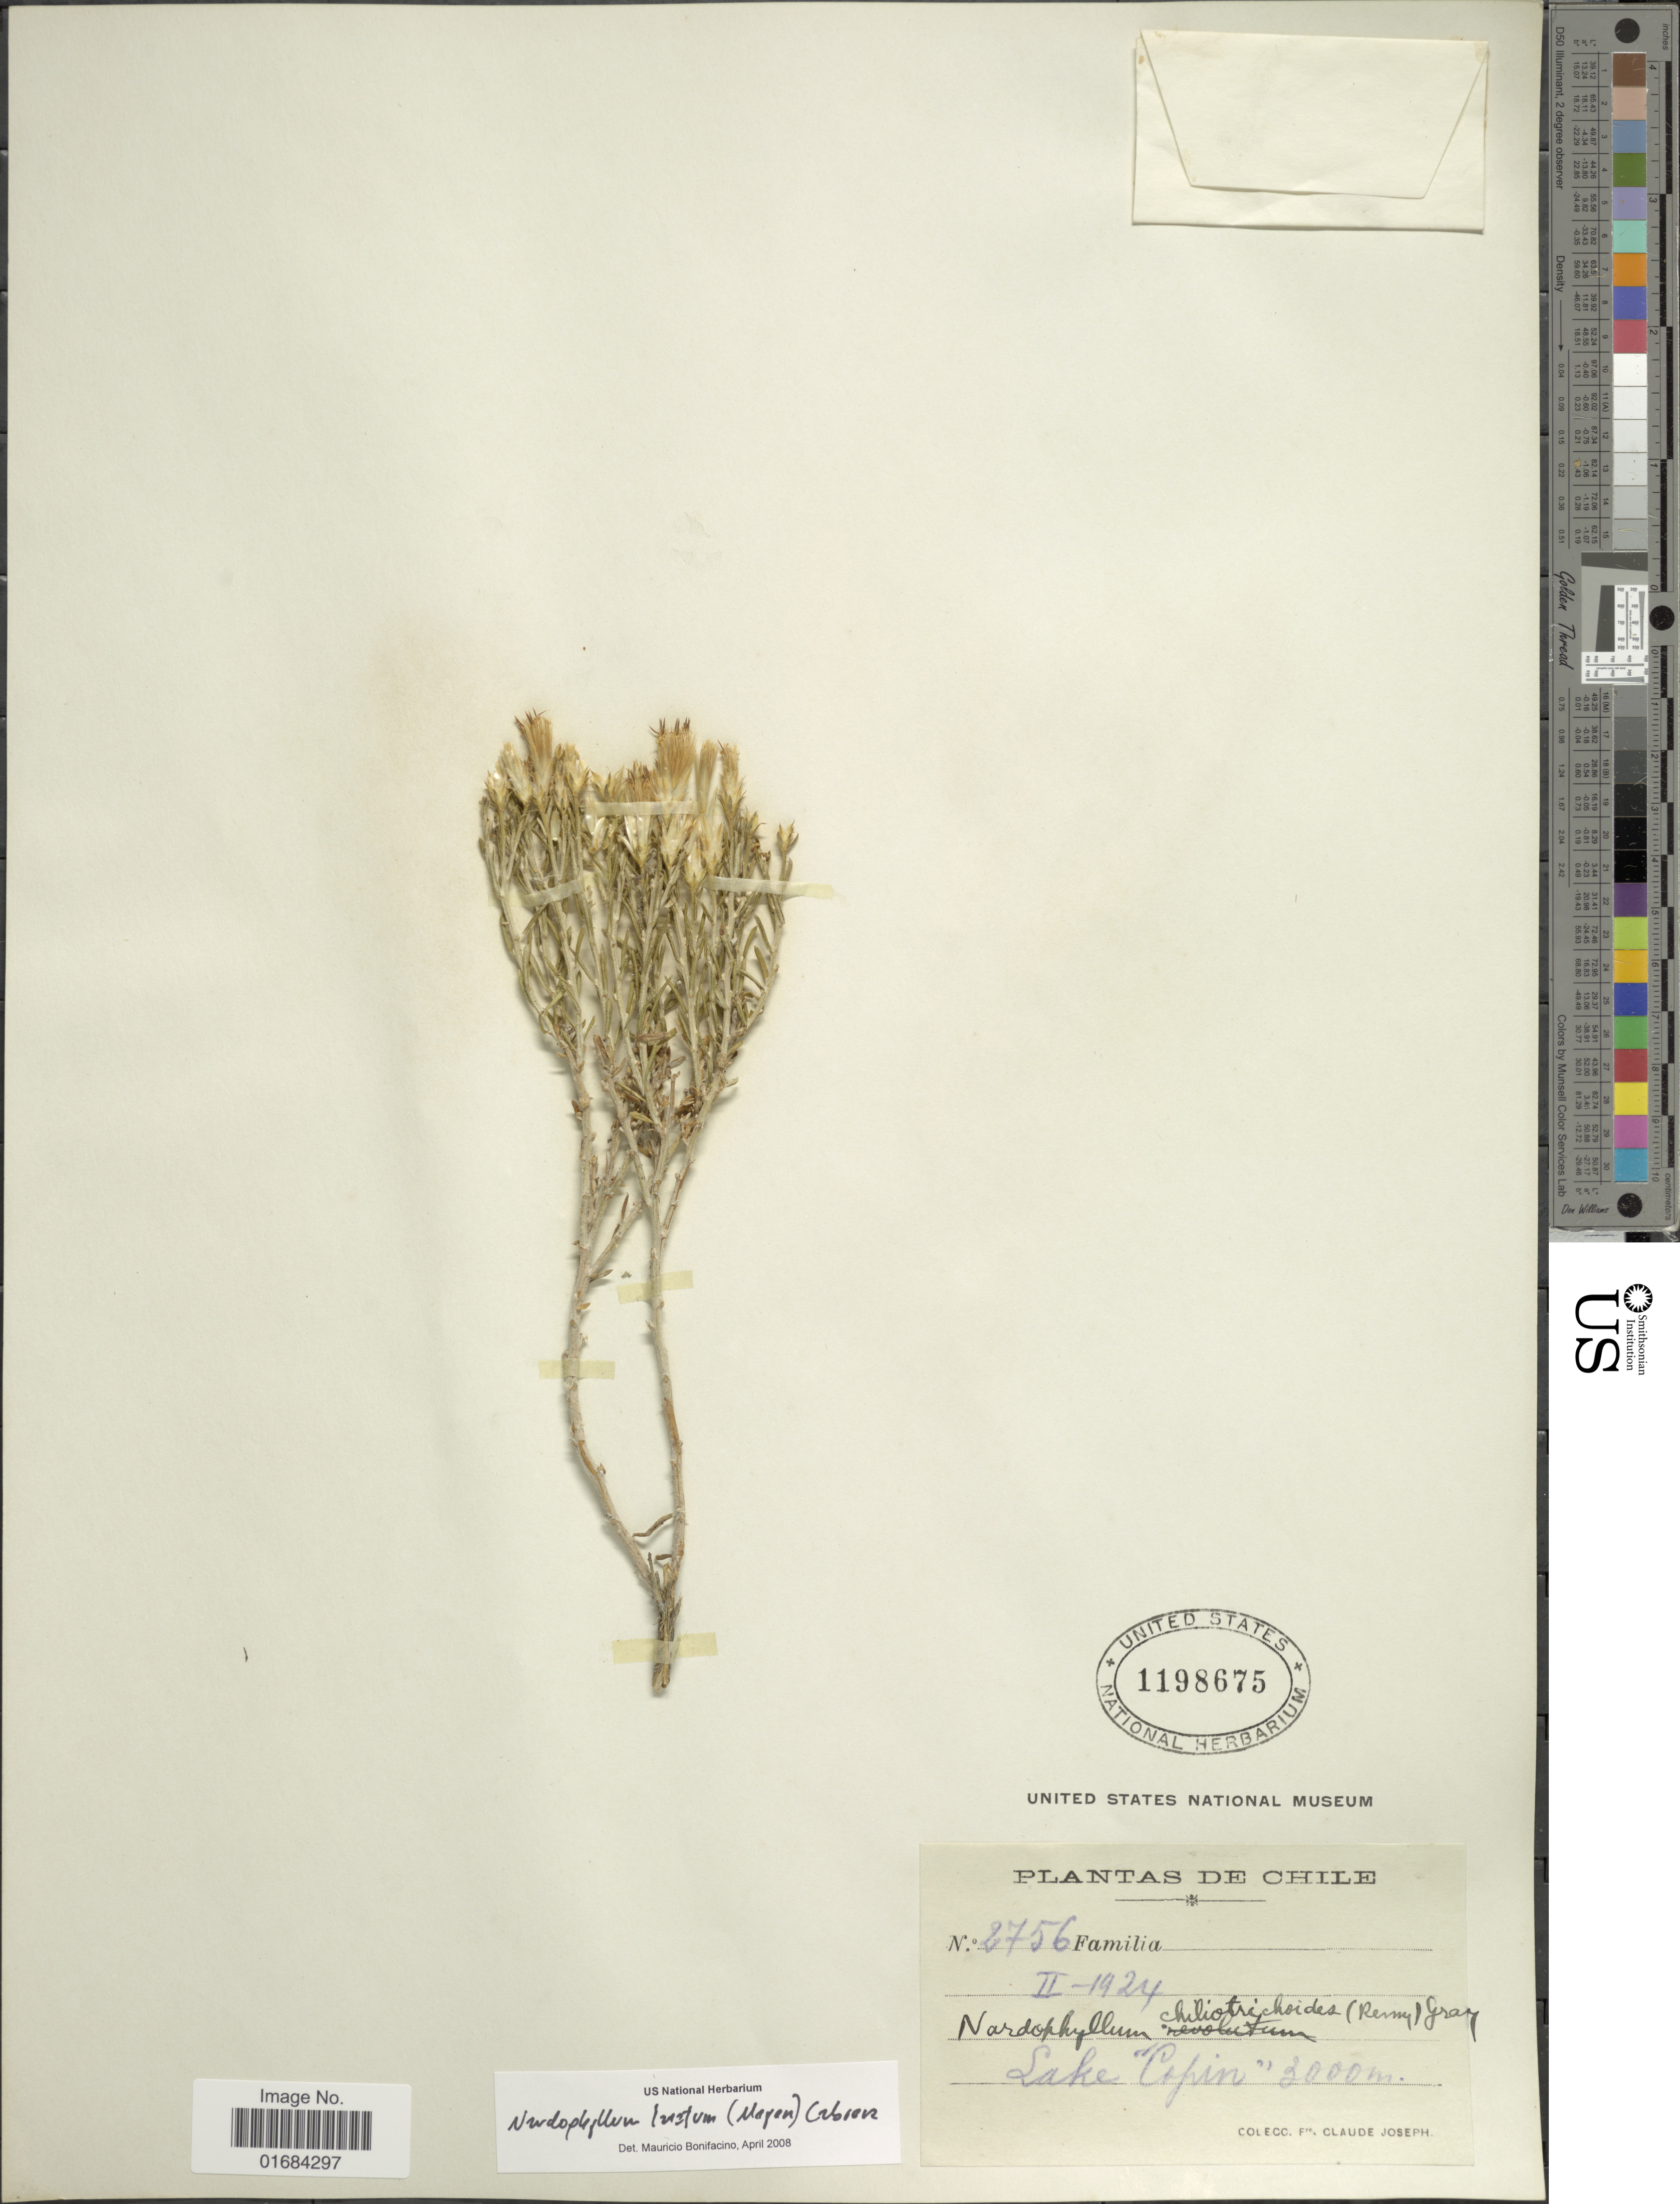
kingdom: Plantae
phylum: Tracheophyta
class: Magnoliopsida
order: Asterales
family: Asteraceae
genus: Nardophyllum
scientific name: Nardophyllum lanatum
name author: (Meyen) Cabrera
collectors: Bro. Claude-Joseph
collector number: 2756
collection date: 1924-02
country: Chile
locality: Lake Copin.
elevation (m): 3000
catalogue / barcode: US 1198675